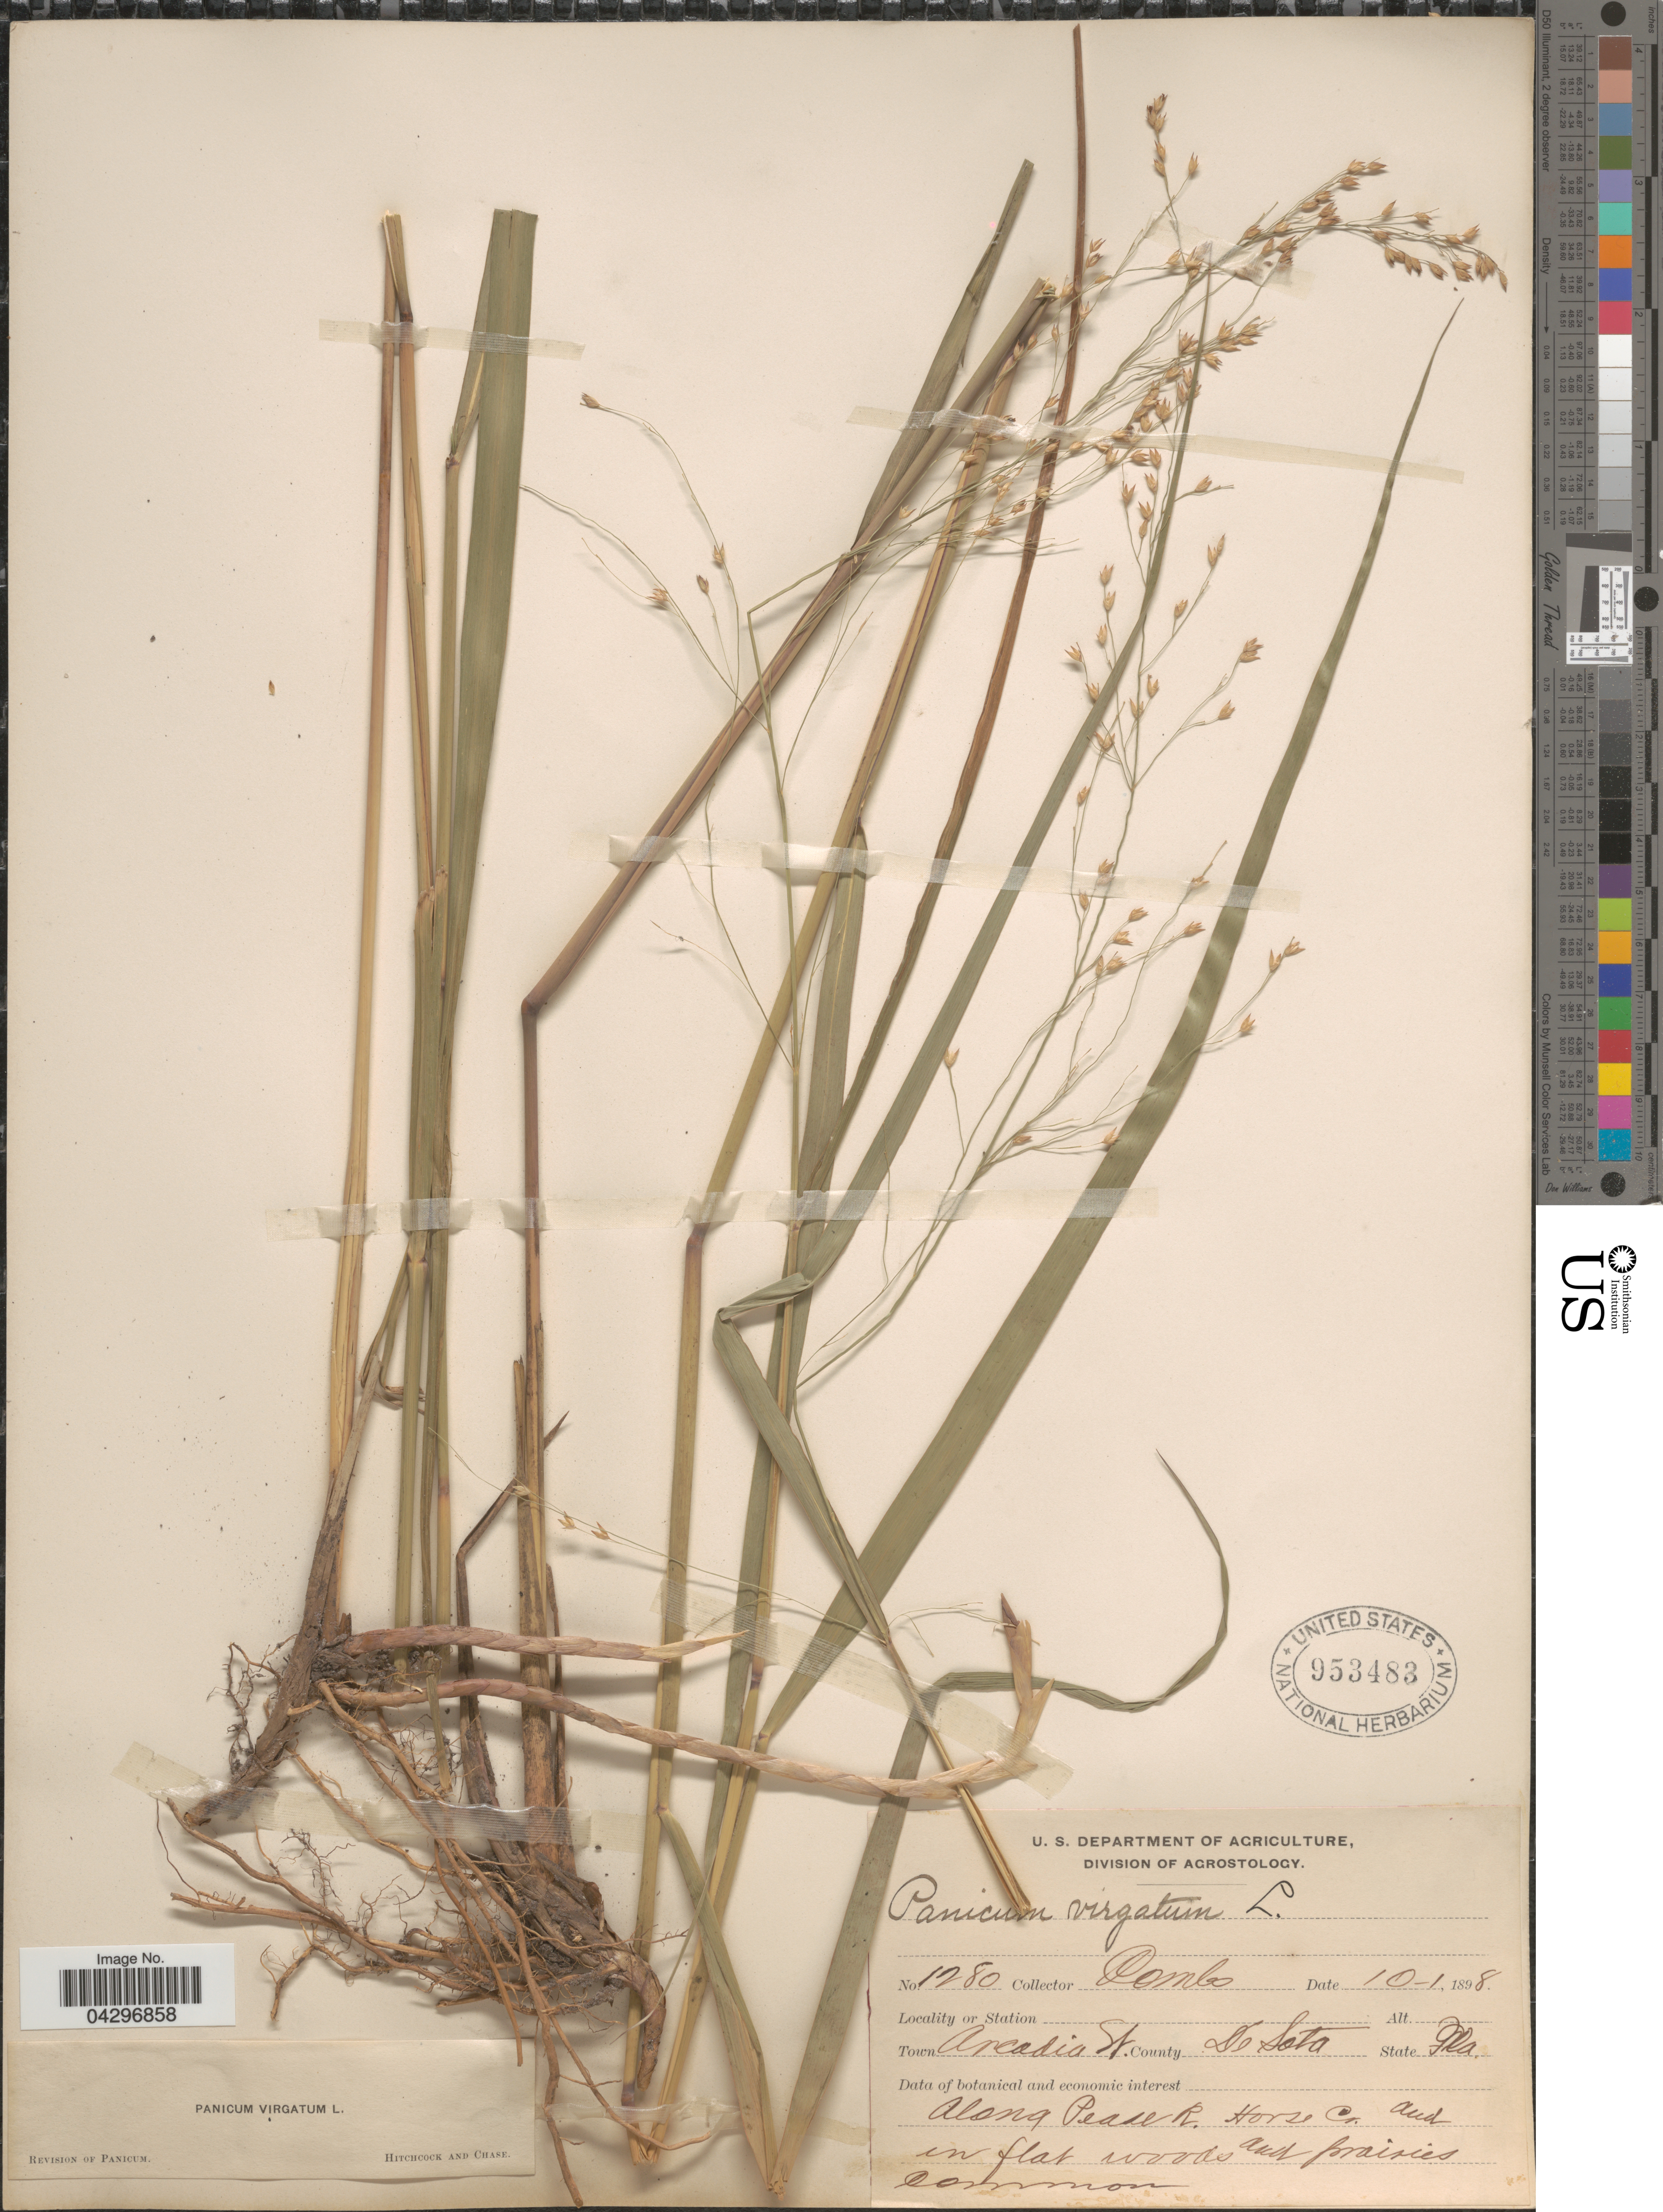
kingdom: Plantae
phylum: Tracheophyta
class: Liliopsida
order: Poales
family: Poaceae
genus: Panicum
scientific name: Panicum virgatum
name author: L.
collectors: -. Combs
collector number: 1280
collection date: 1898-01-10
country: United States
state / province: Florida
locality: Town Arcadia St. County De Sota. Along Pease R. Horse Cr.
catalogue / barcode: US 953483